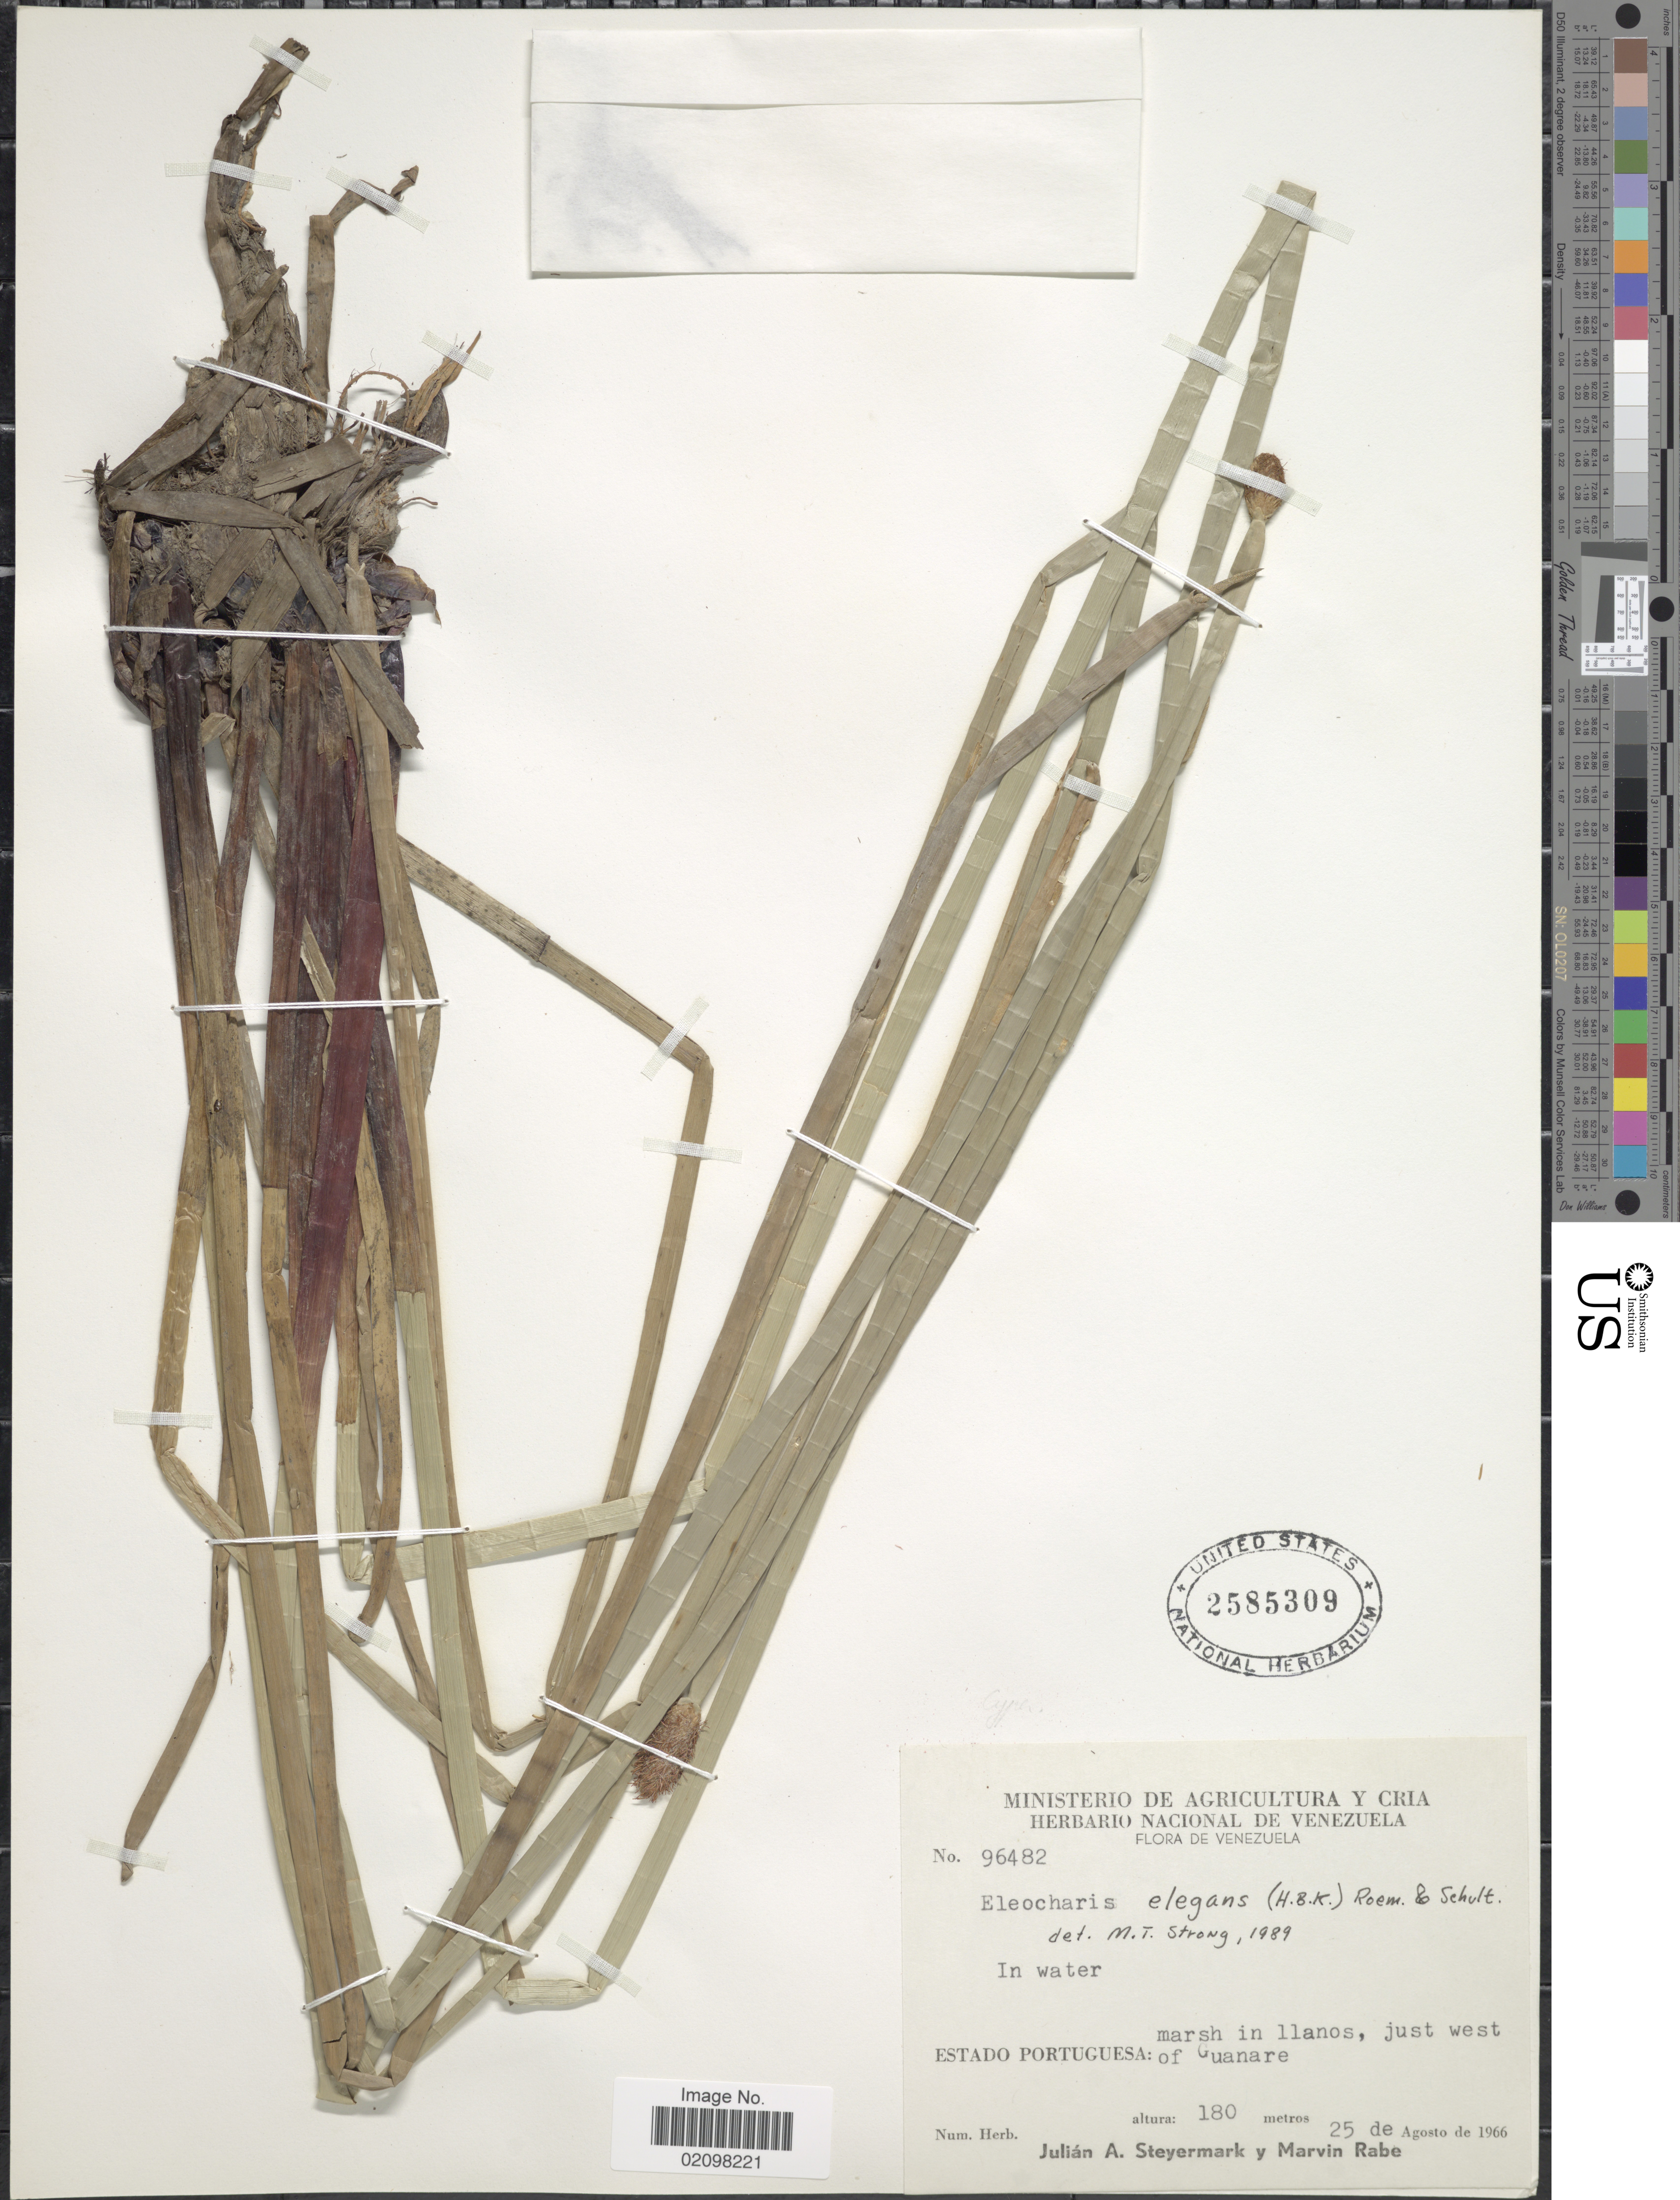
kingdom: Plantae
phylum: Tracheophyta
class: Liliopsida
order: Poales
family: Cyperaceae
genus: Eleocharis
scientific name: Eleocharis elegans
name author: (Kunth) Roem. & Schult.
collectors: J. Steyermark & M. Rabe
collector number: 96482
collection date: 1966-08-25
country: Venezuela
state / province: Portuguesa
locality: Just west of Guanare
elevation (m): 180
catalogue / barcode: US 2585309